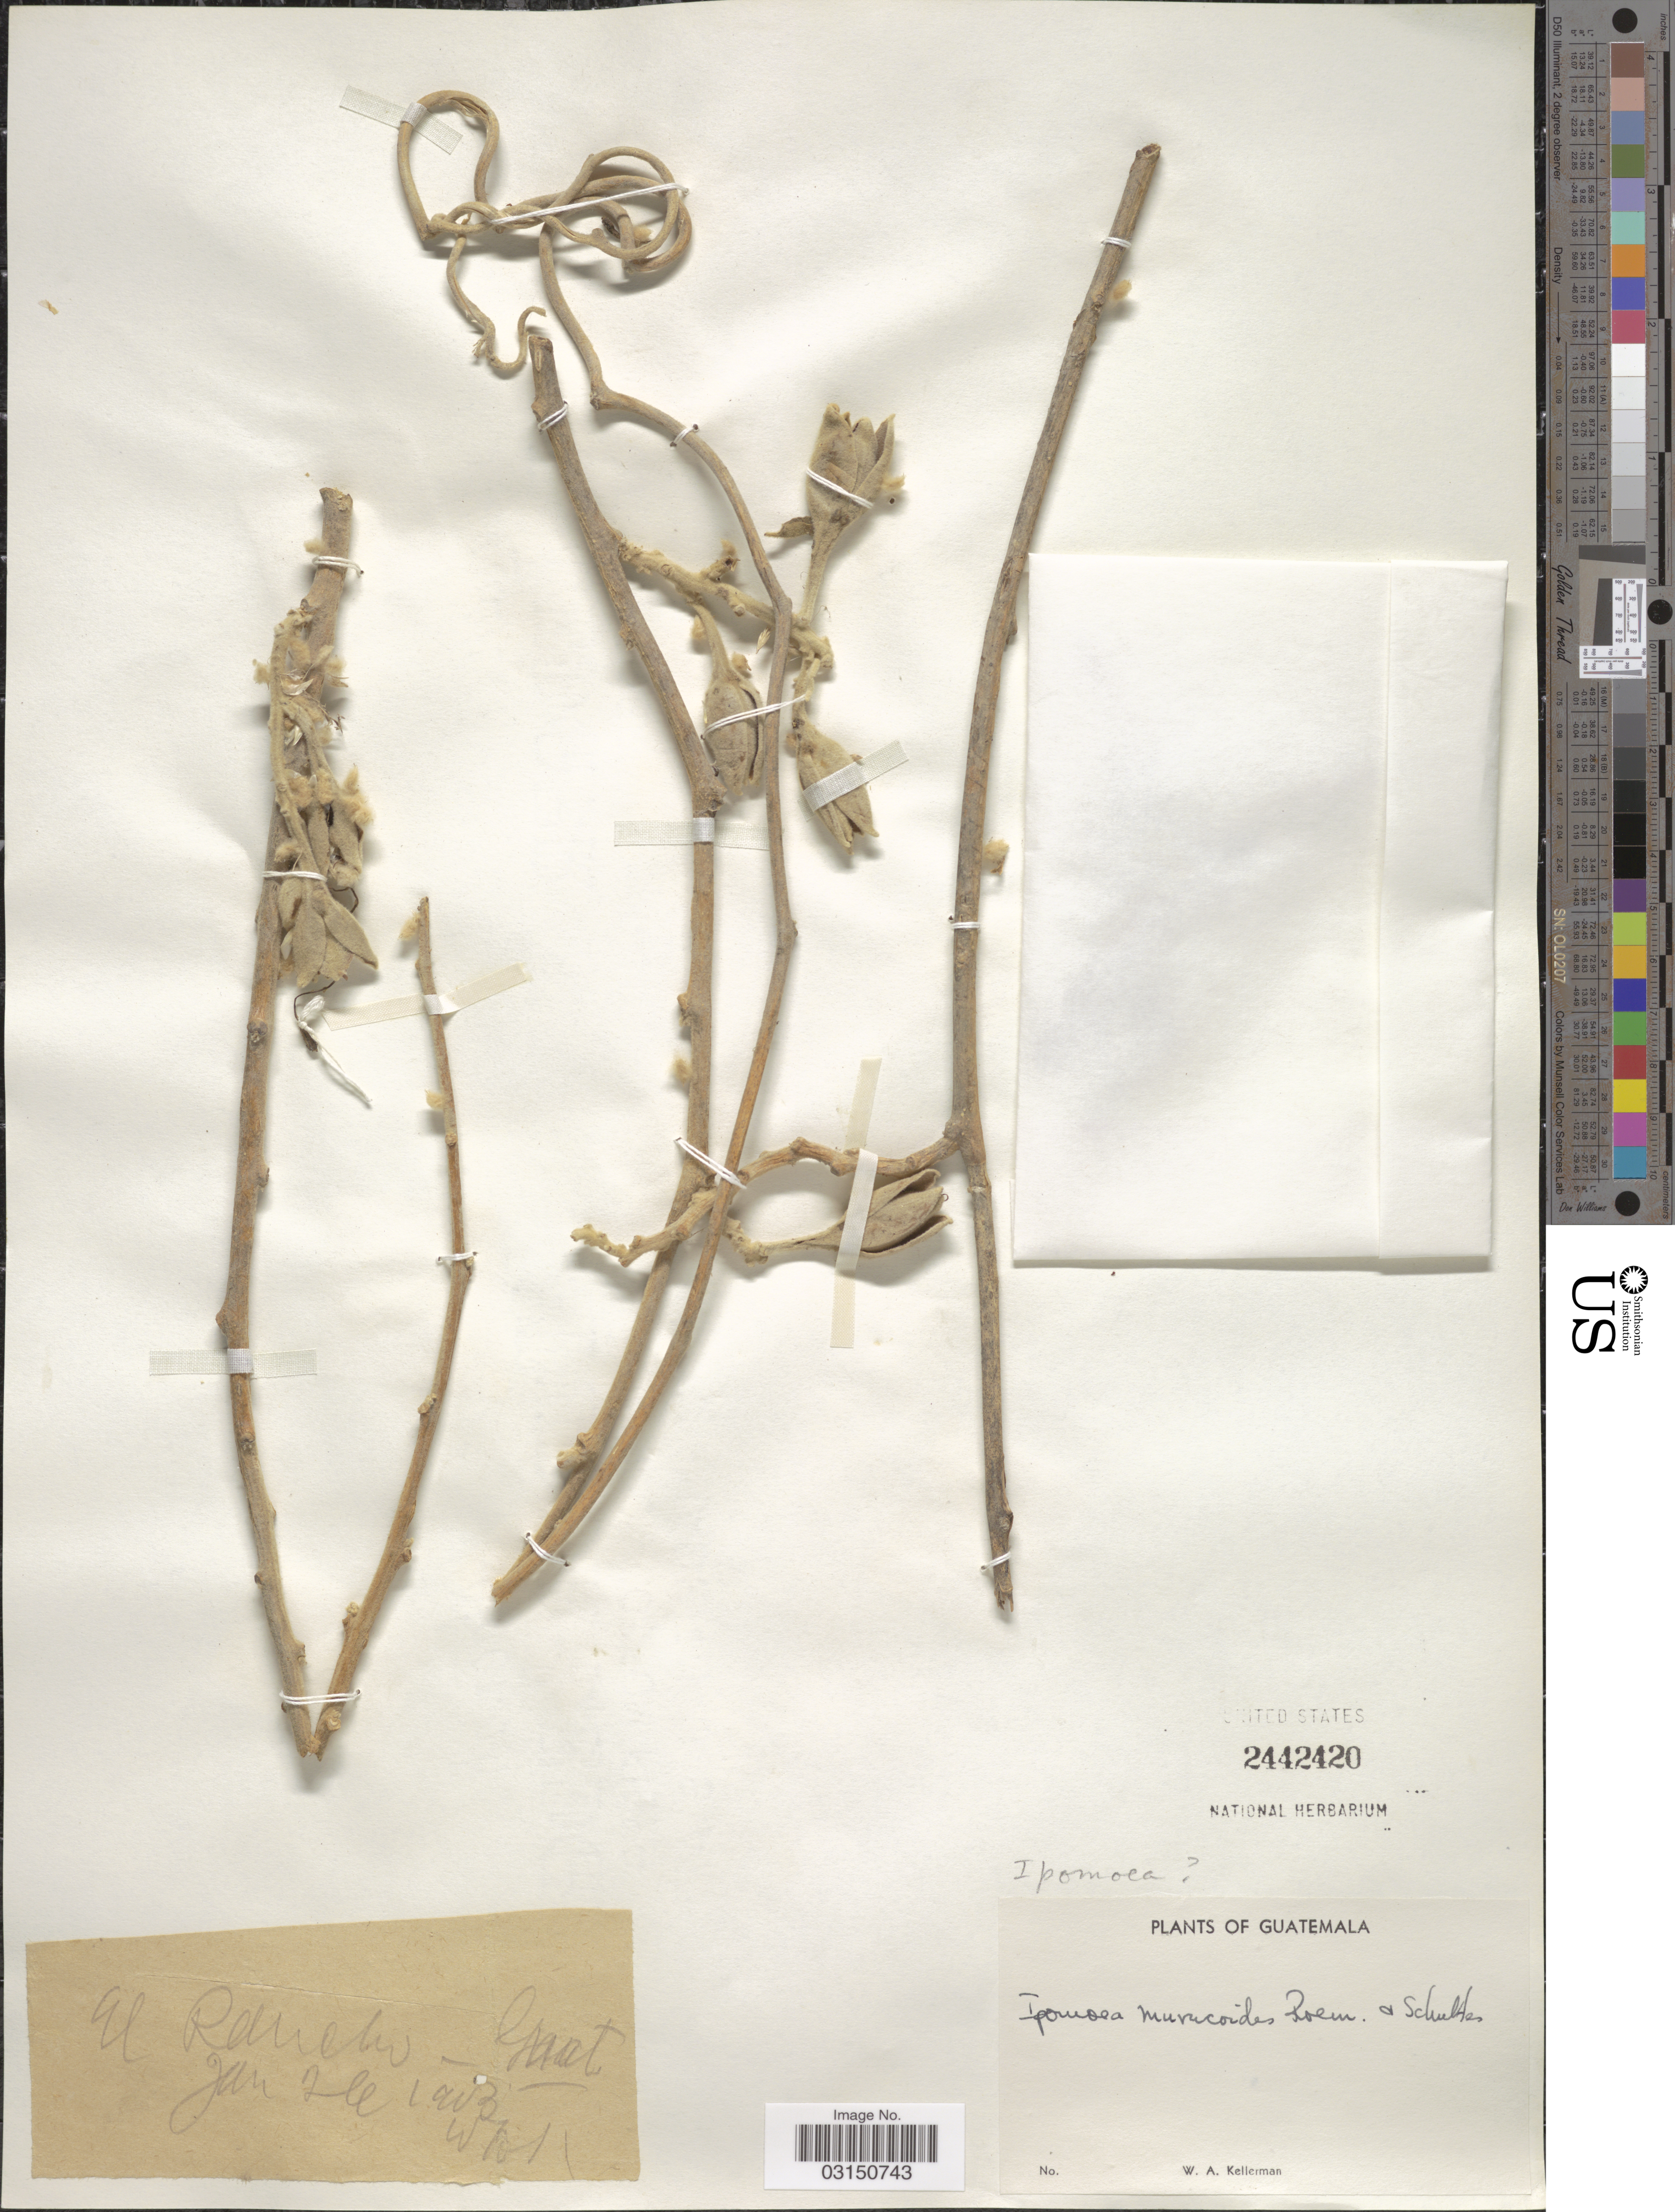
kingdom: Plantae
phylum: Tracheophyta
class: Magnoliopsida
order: Solanales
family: Convolvulaceae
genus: Ipomoea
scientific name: Ipomoea murucoides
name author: Roem. & Schult.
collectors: W. Kellerman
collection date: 1903-01-26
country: Guatemala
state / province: Guatemala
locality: El Rancho - Guat.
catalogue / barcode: US 2442420